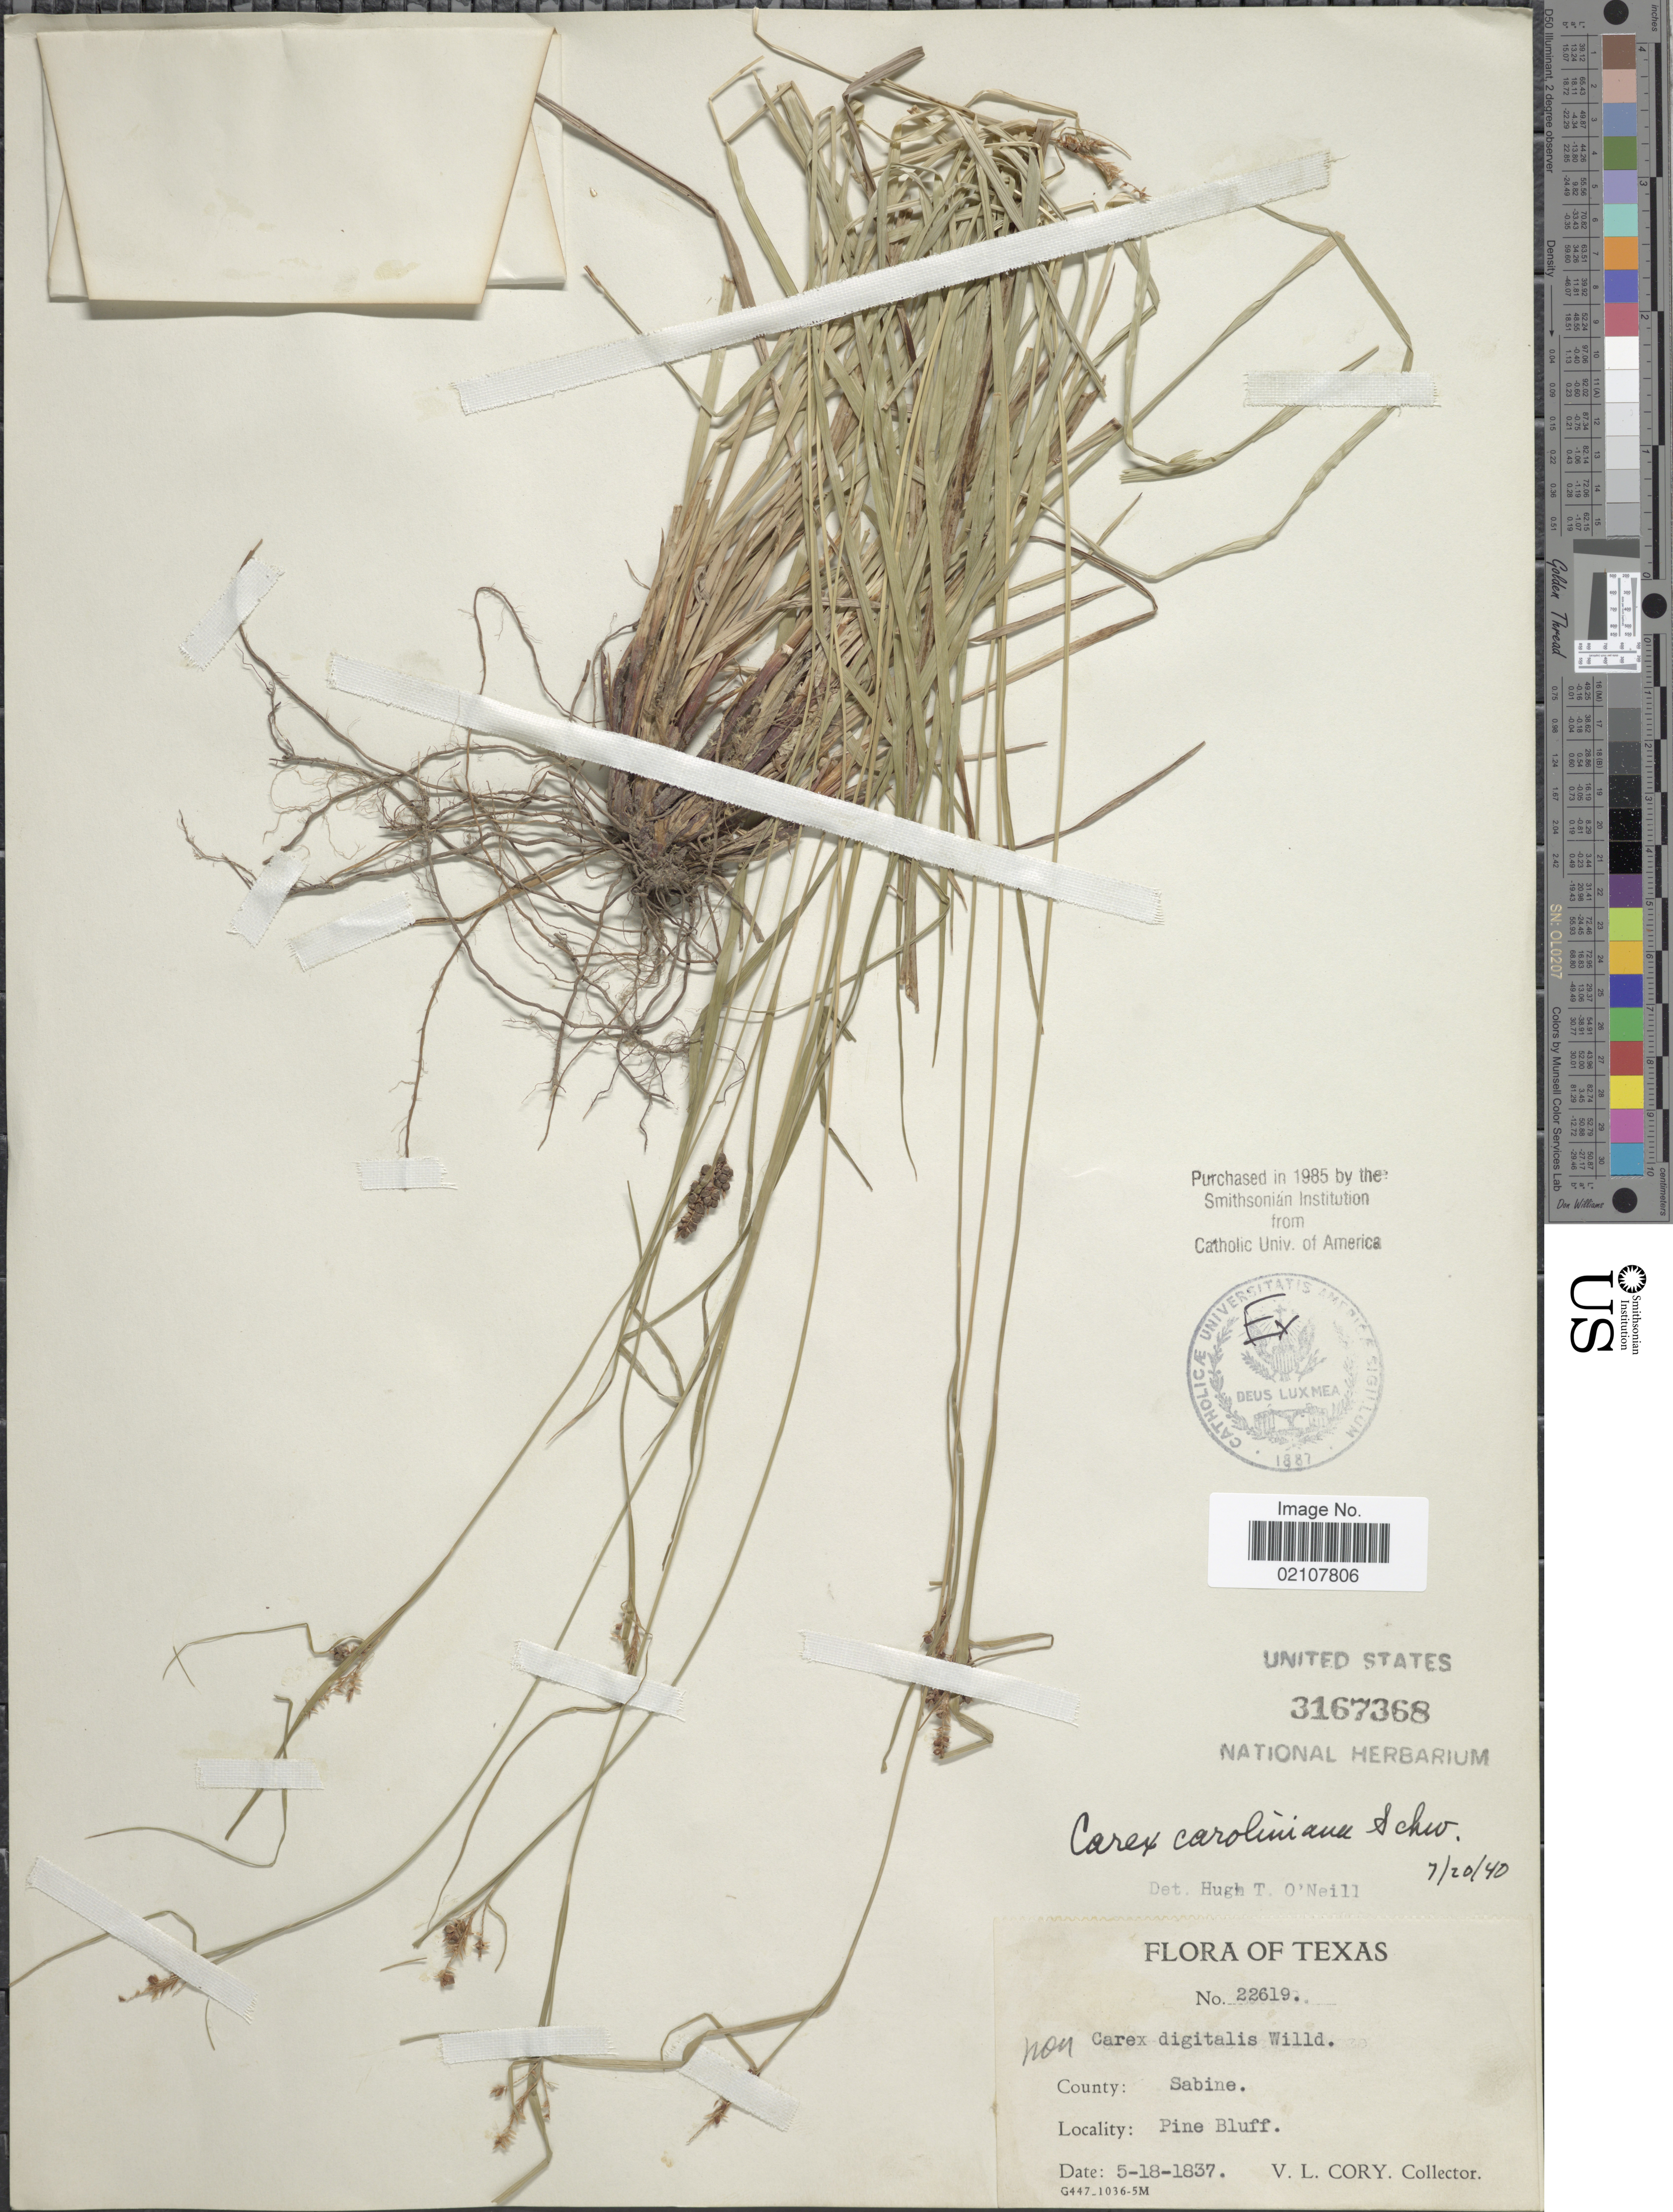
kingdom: Plantae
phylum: Tracheophyta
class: Liliopsida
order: Poales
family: Cyperaceae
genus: Carex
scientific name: Carex caroliniana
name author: Schwein.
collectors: V. Cory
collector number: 22619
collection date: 1837-05-18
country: United States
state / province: Texas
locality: County: Sabine, Pine Bluff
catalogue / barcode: US 3167368